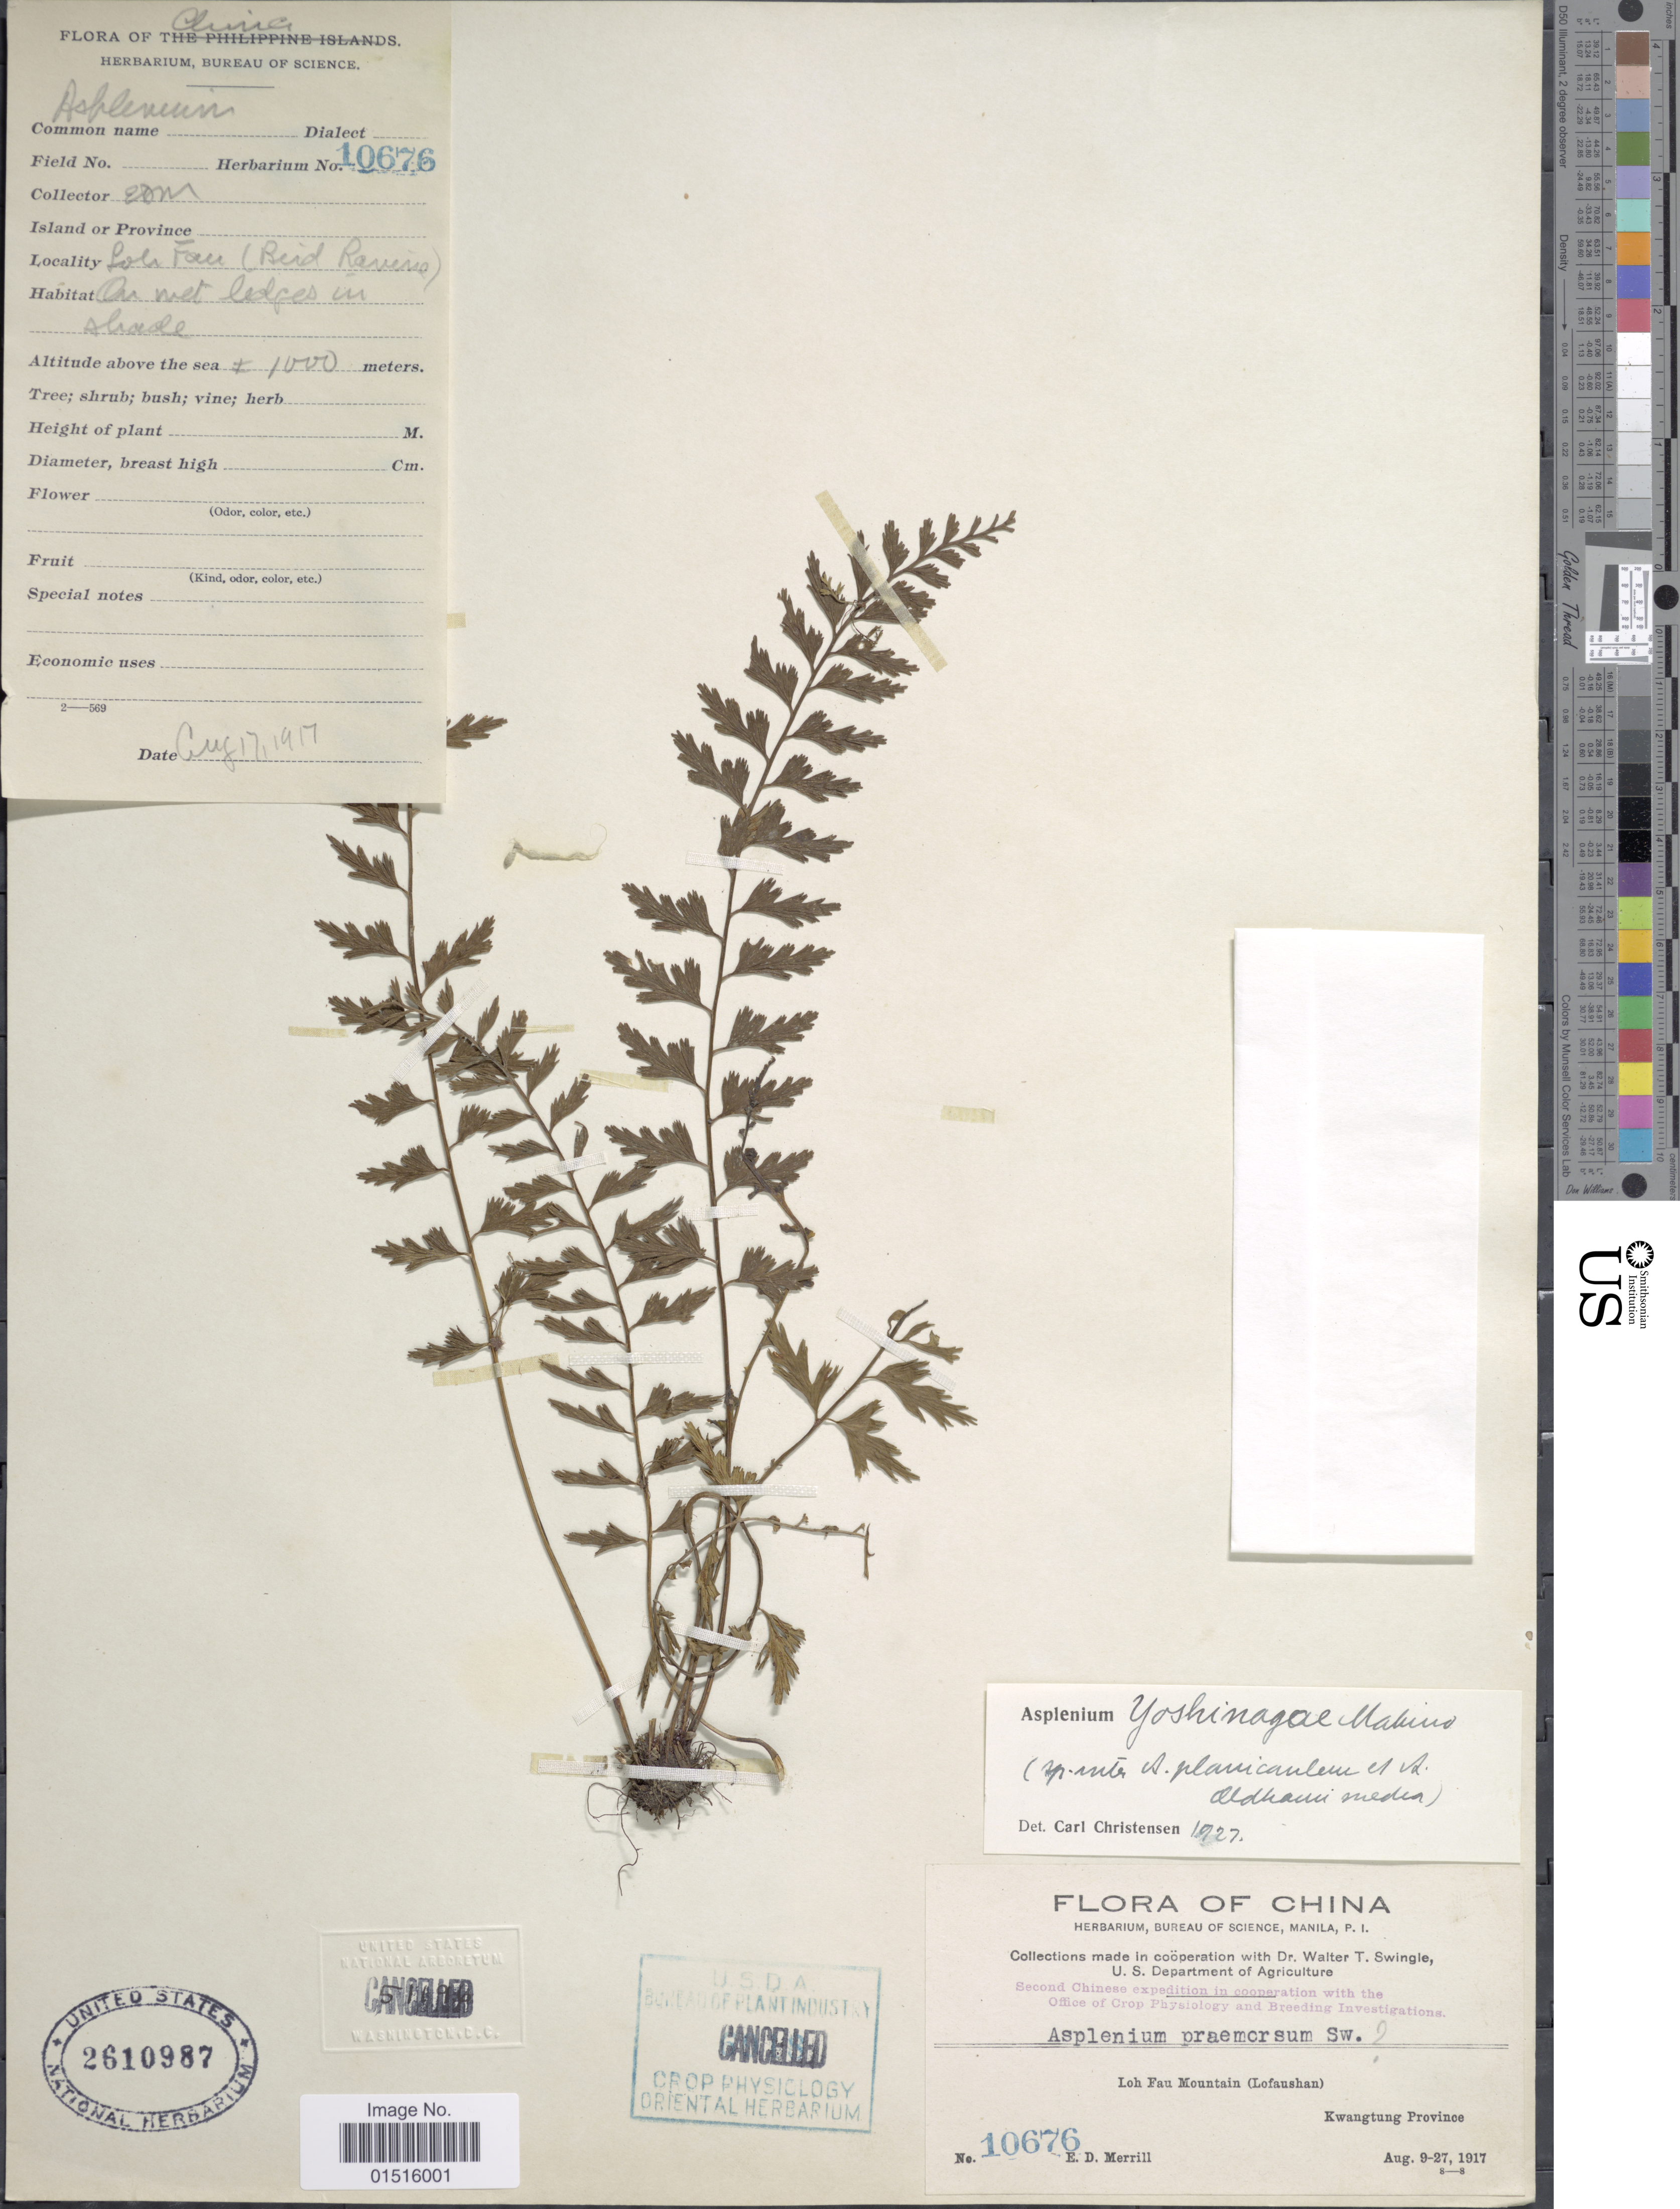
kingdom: Plantae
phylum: Tracheophyta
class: Polypodiopsida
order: Polypodiales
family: Aspleniaceae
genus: Asplenium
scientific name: Asplenium yoshinagae var. planicaule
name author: (Wall. ex Mett.) C.V. Morton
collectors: E. D. Merrill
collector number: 10676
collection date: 1917-08-17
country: China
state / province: Guangdong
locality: Loh Fau Mountain (Lofaushan). Kwangtung Province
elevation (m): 1000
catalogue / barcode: US 2610987